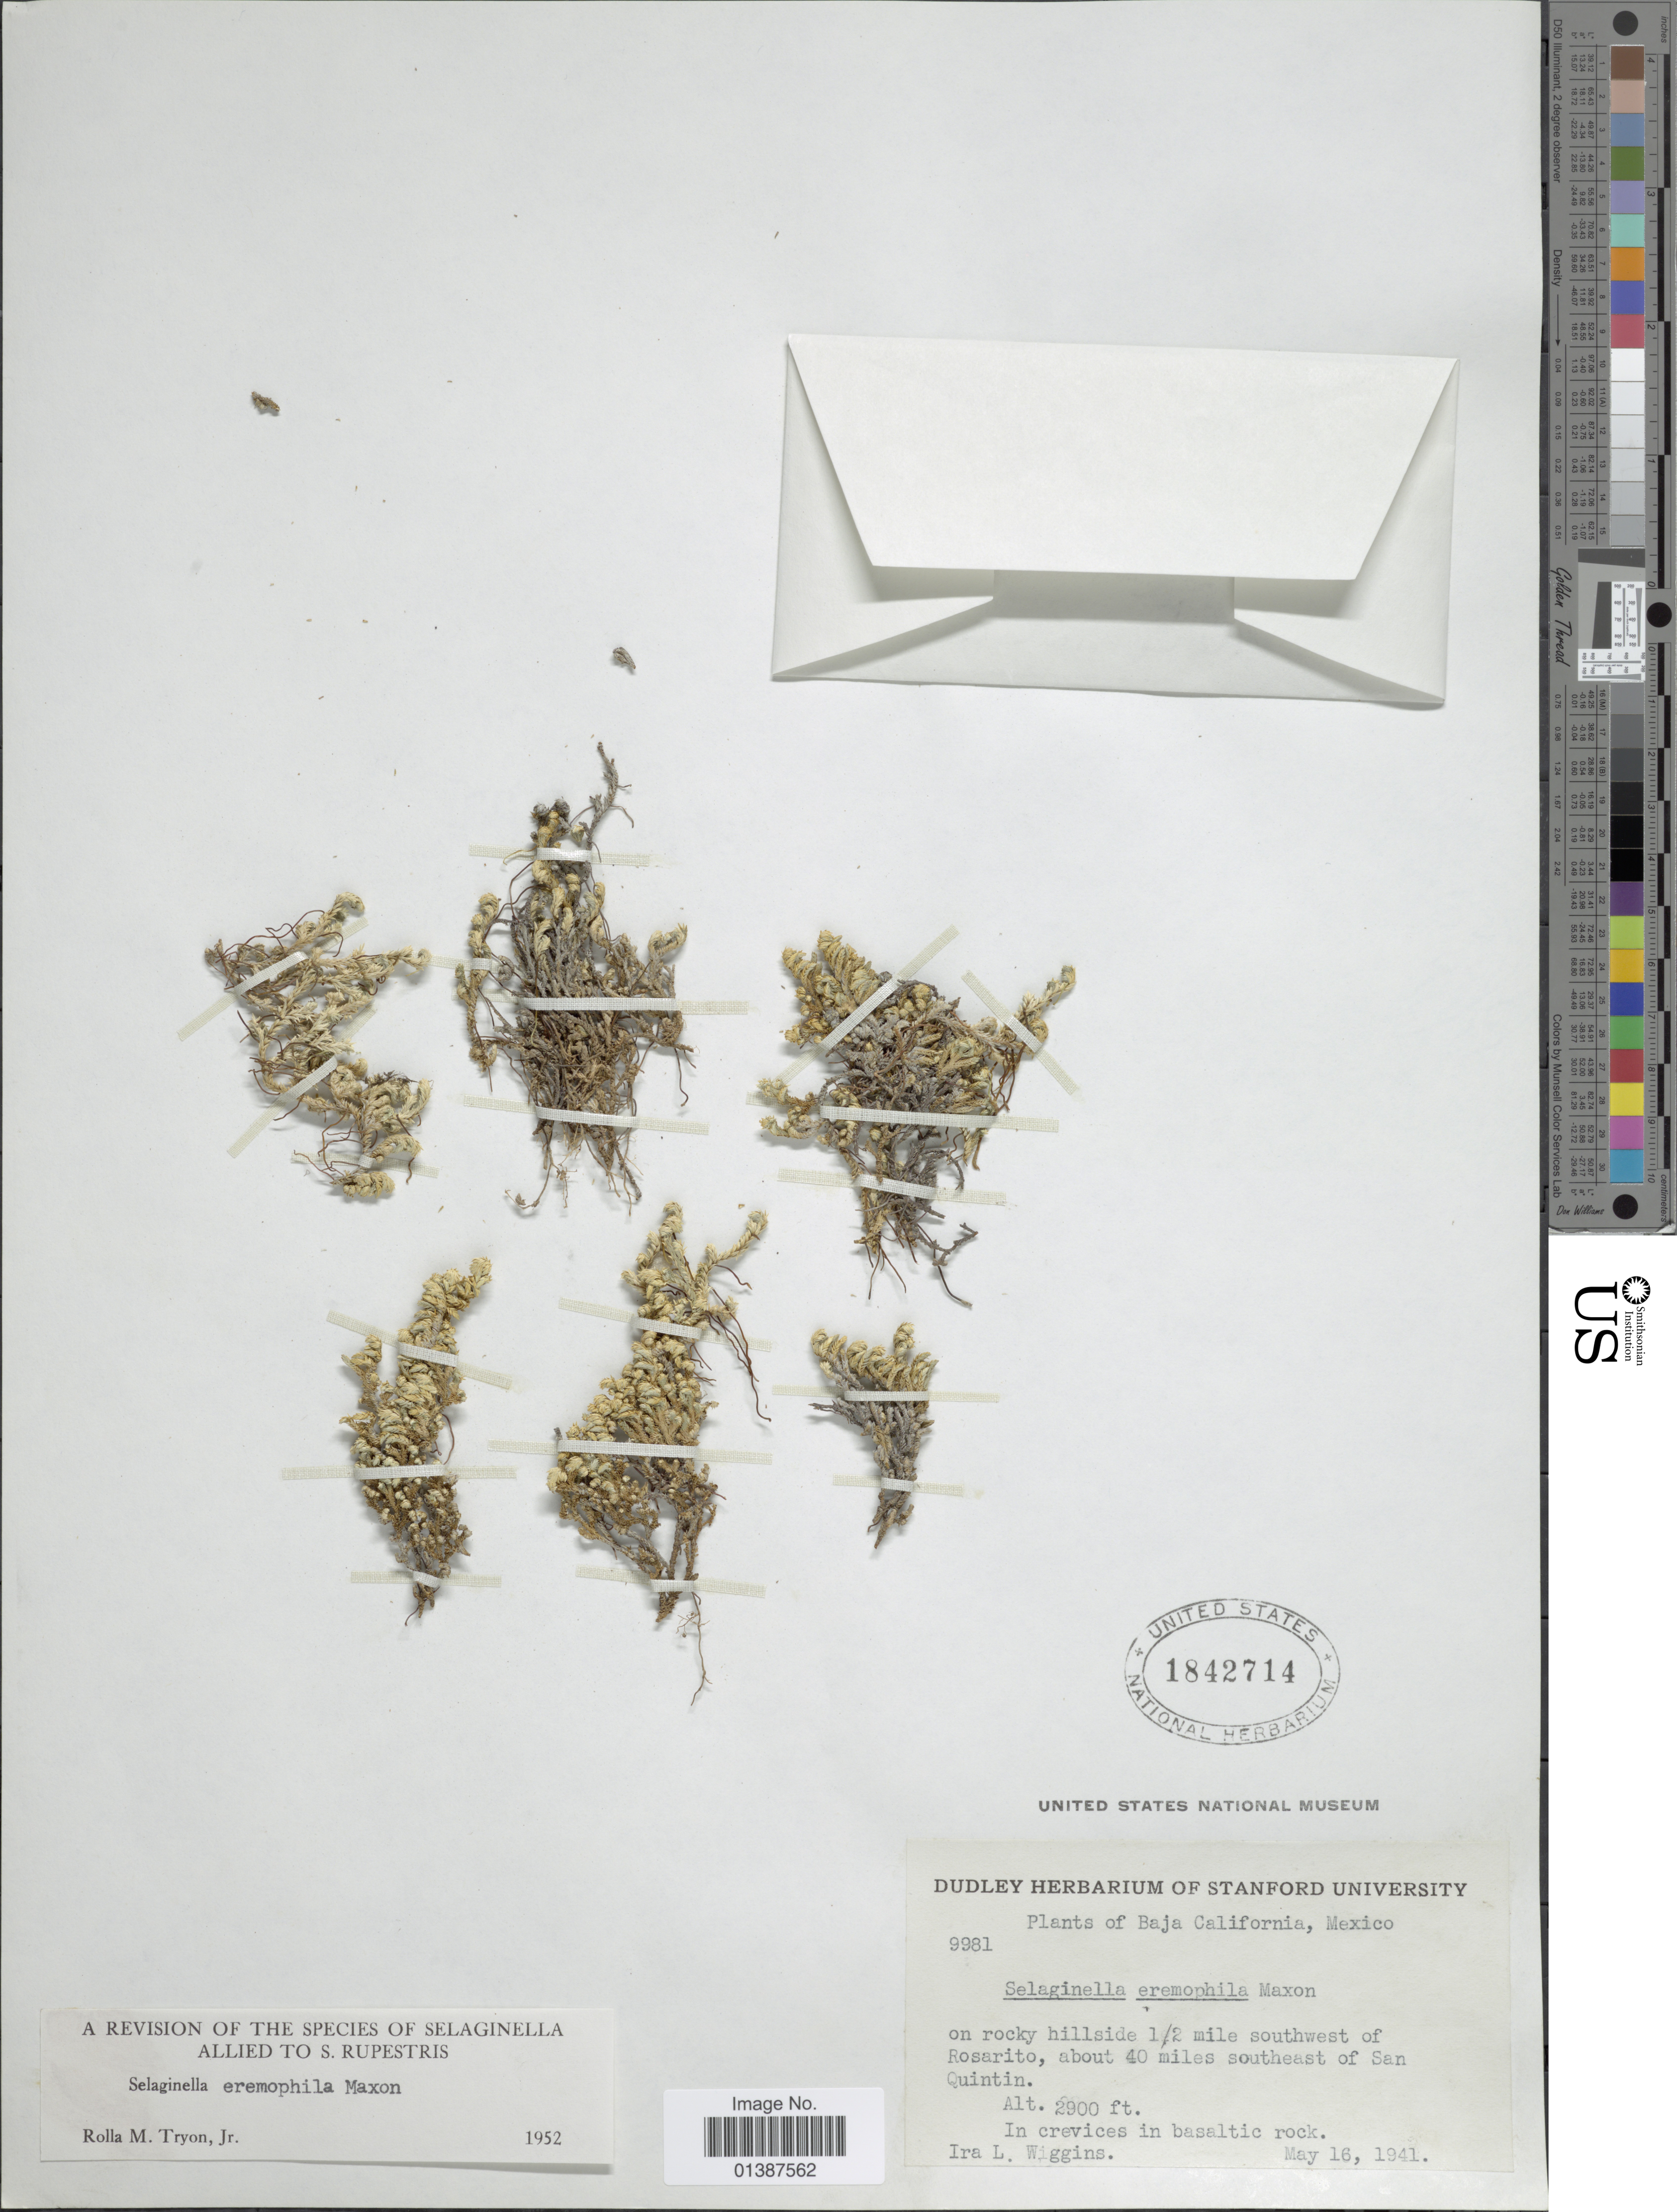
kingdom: Plantae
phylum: Tracheophyta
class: Lycopodiopsida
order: Selaginellales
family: Selaginellaceae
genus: Selaginella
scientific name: Selaginella eremophila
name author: Maxon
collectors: I. L. Wiggins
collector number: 9981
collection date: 1941-05-16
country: Mexico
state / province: Baja California Norte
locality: On rocky hillside ½ mile southwest of Rosarito, about 40 miles southeast of San Quintin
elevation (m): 884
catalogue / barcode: US 1842714